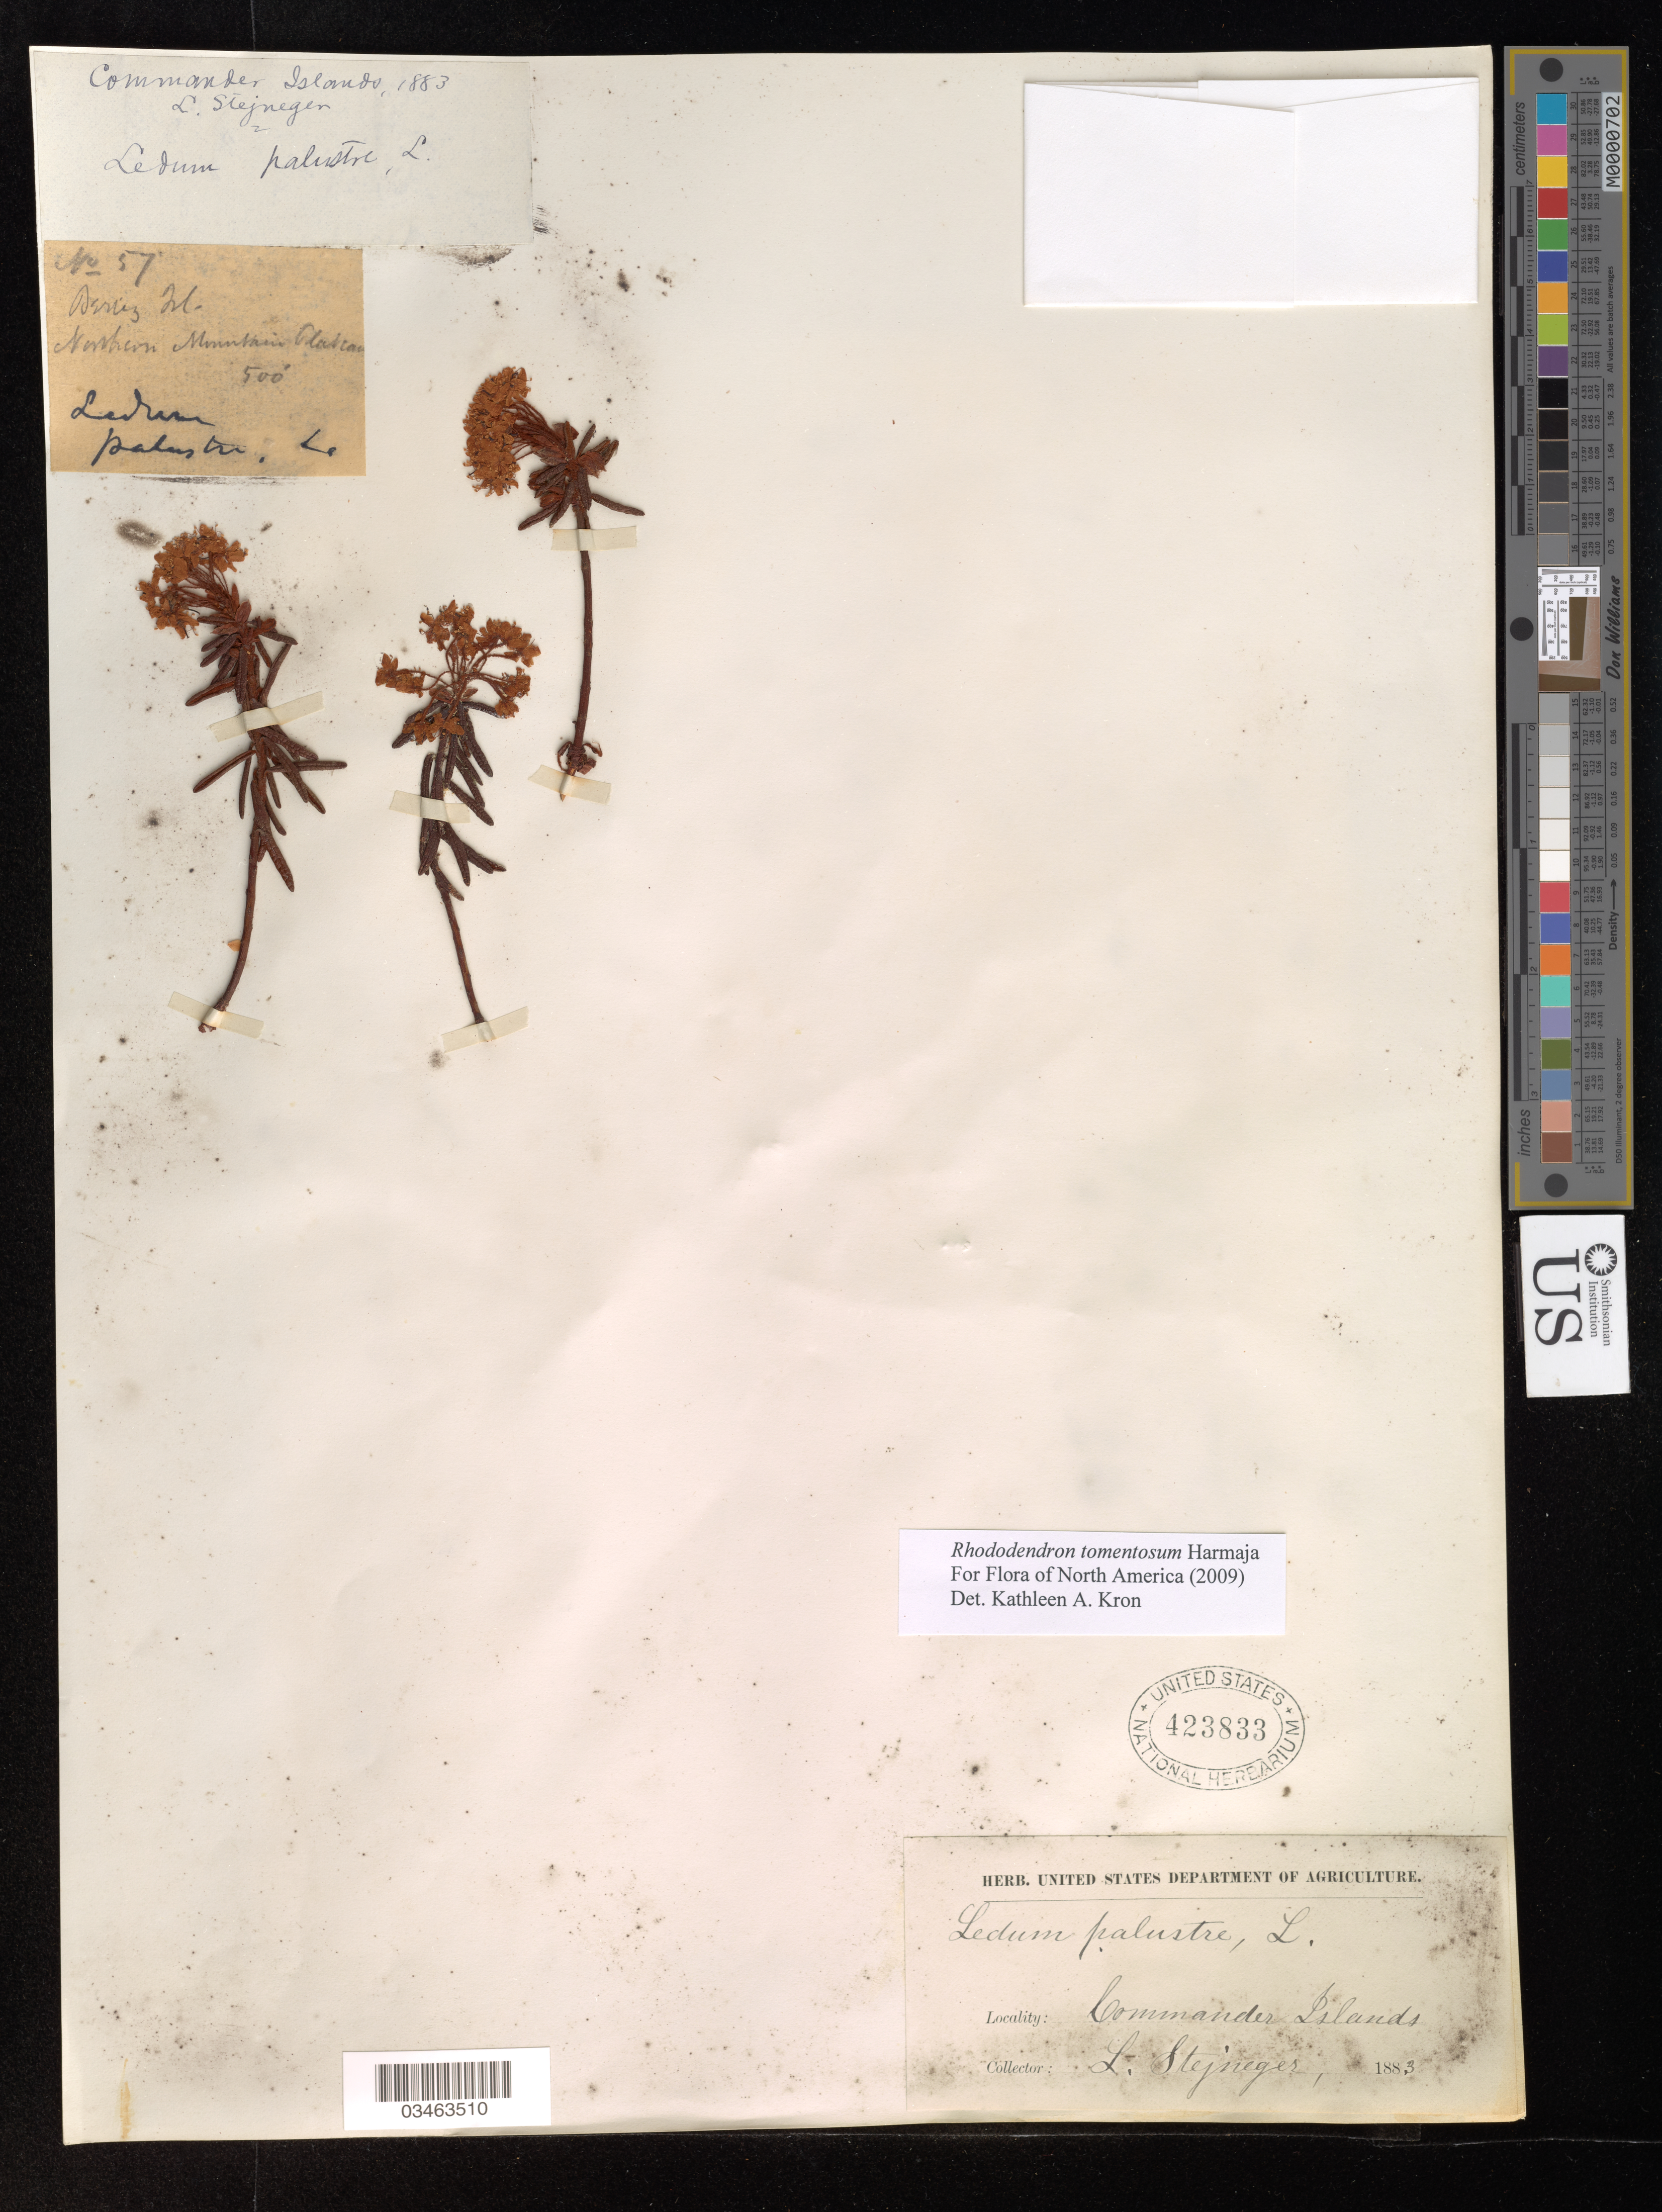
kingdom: Plantae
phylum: Tracheophyta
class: Magnoliopsida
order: Ericales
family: Ericaceae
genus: Rhododendron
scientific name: Rhododendron tomentosum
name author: Harmaja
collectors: L. Stejneger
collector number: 57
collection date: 1883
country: Russian Federation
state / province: Kamchatka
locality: Commander Islands. Bering I Northern Mountain Alakan*.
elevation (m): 152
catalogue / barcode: US 423833